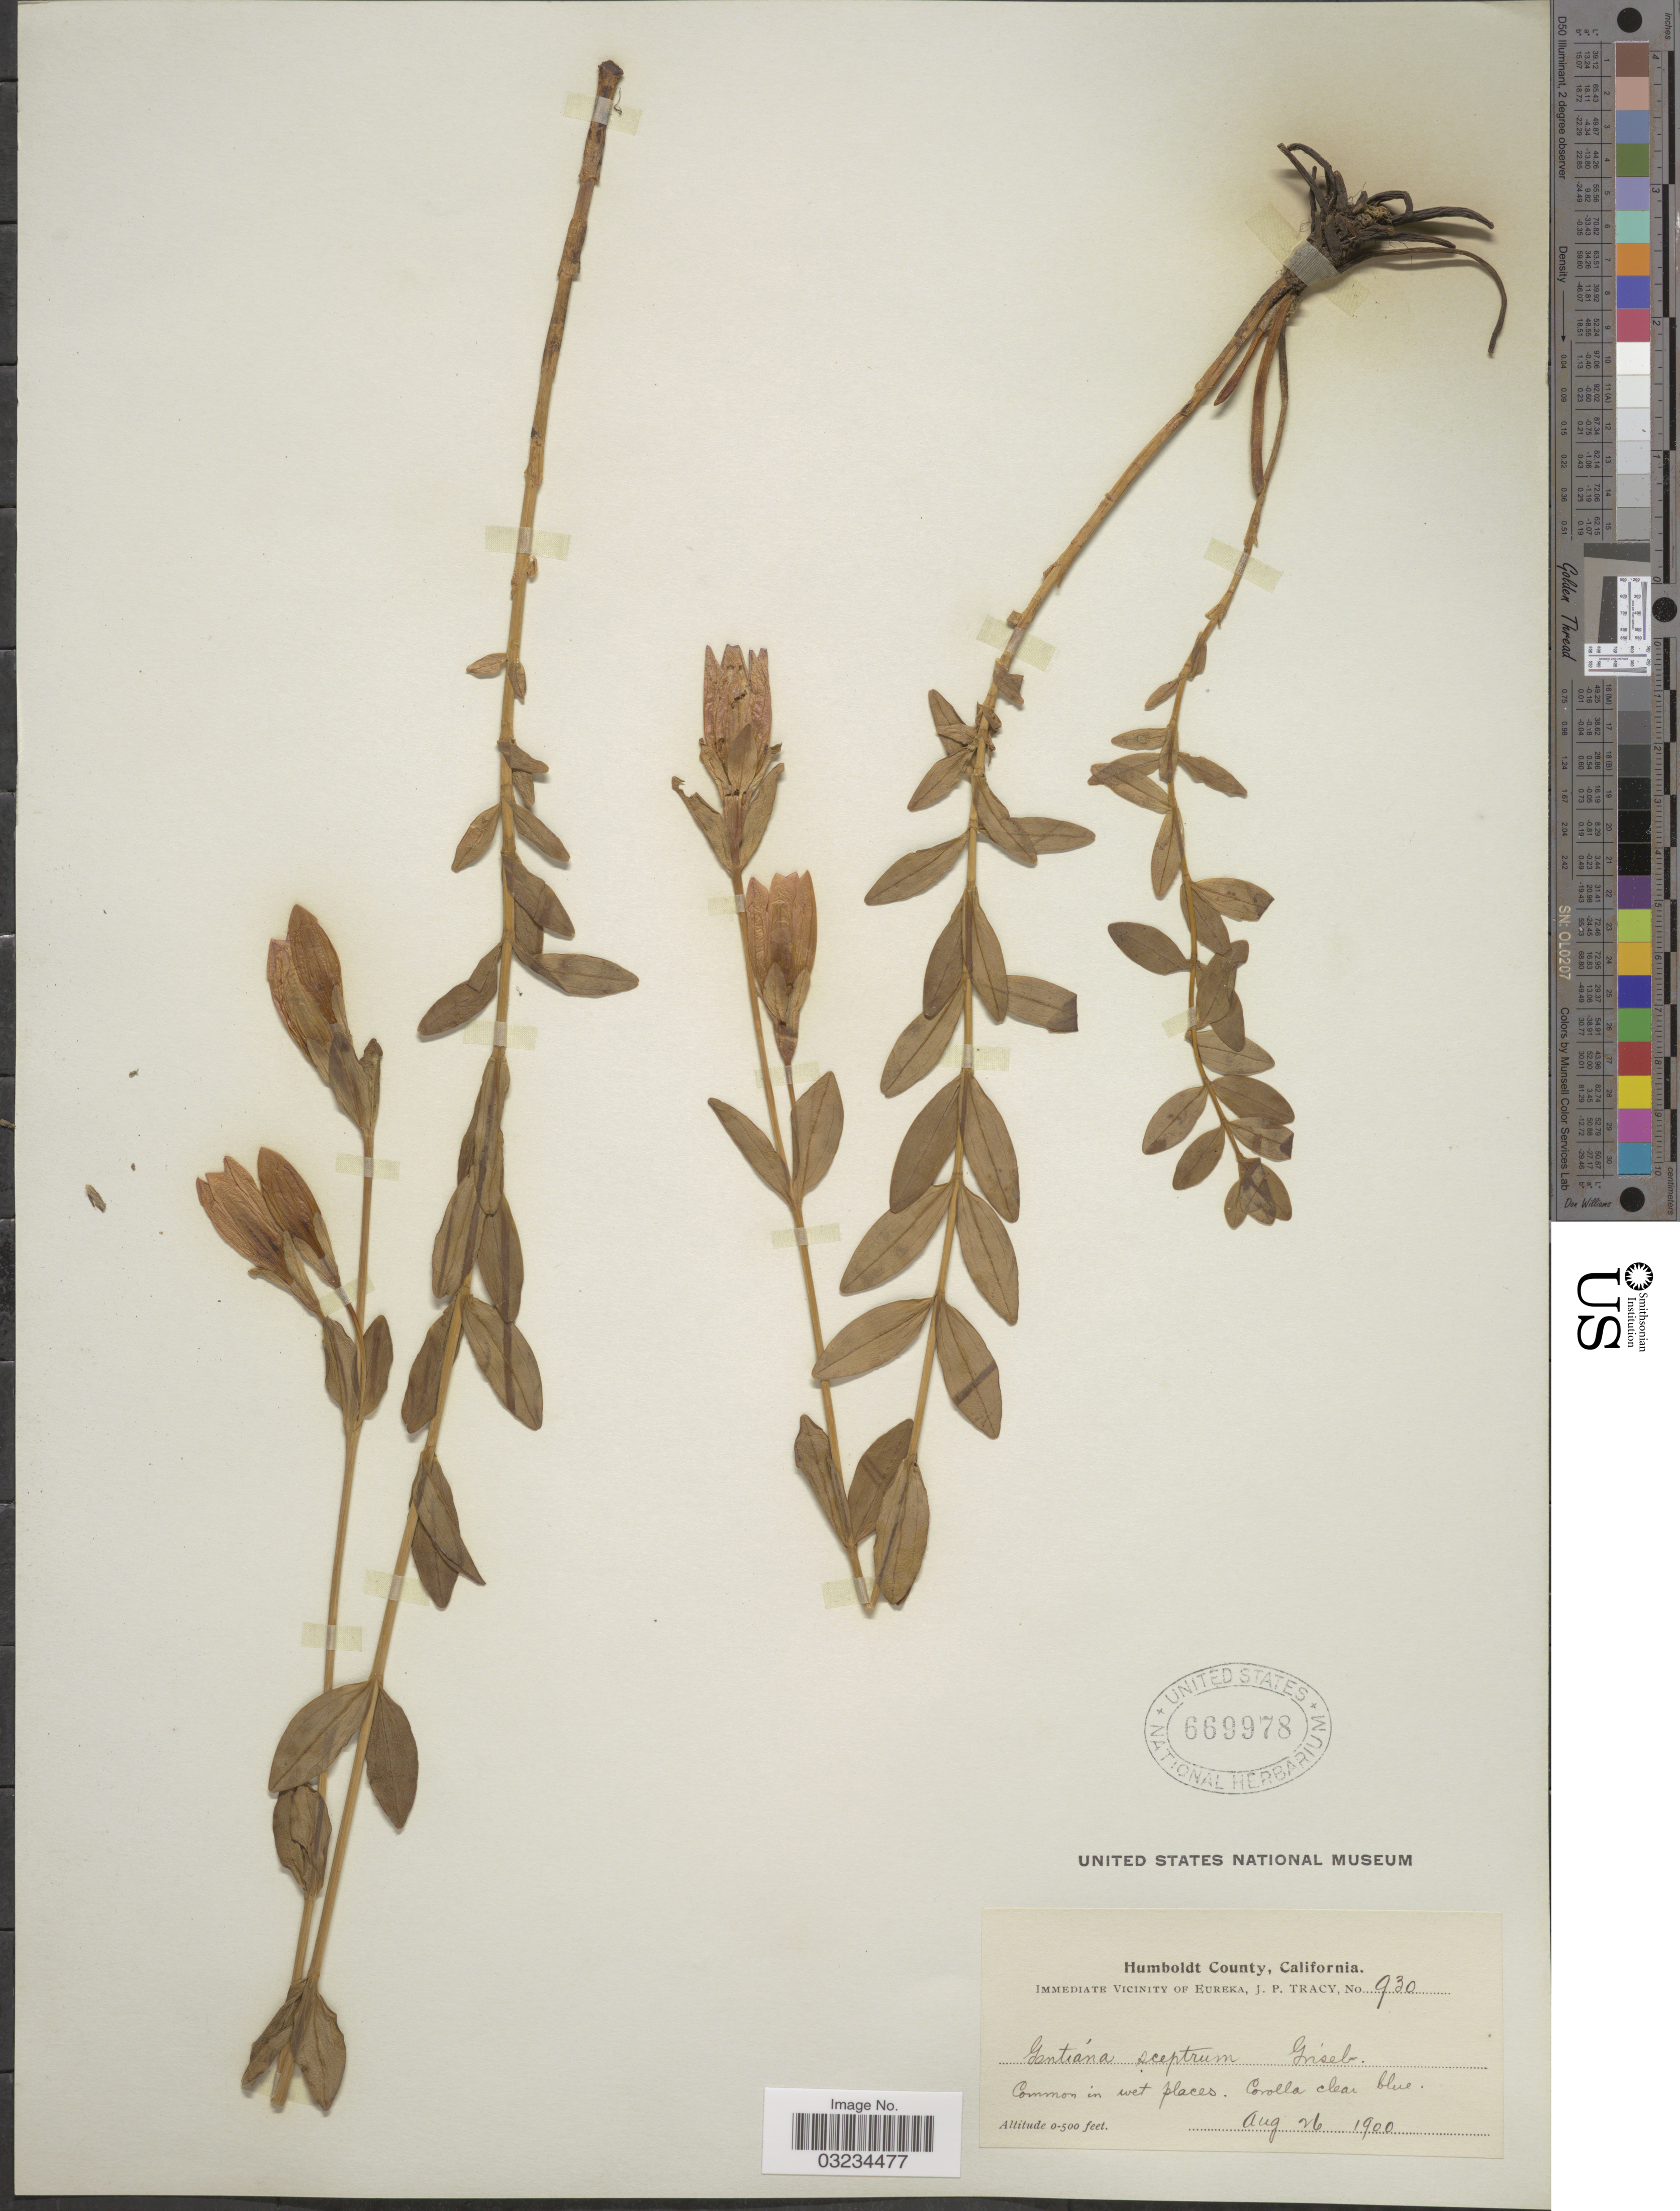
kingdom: Plantae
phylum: Tracheophyta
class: Magnoliopsida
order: Gentianales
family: Gentianaceae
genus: Gentiana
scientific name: Gentiana menziesii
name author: Griseb.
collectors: J. Tracy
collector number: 930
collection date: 1900-08-26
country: United States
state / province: California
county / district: Humboldt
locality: Humboldt County. Immediate vicinity of Eureka.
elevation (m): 0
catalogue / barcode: US 669978